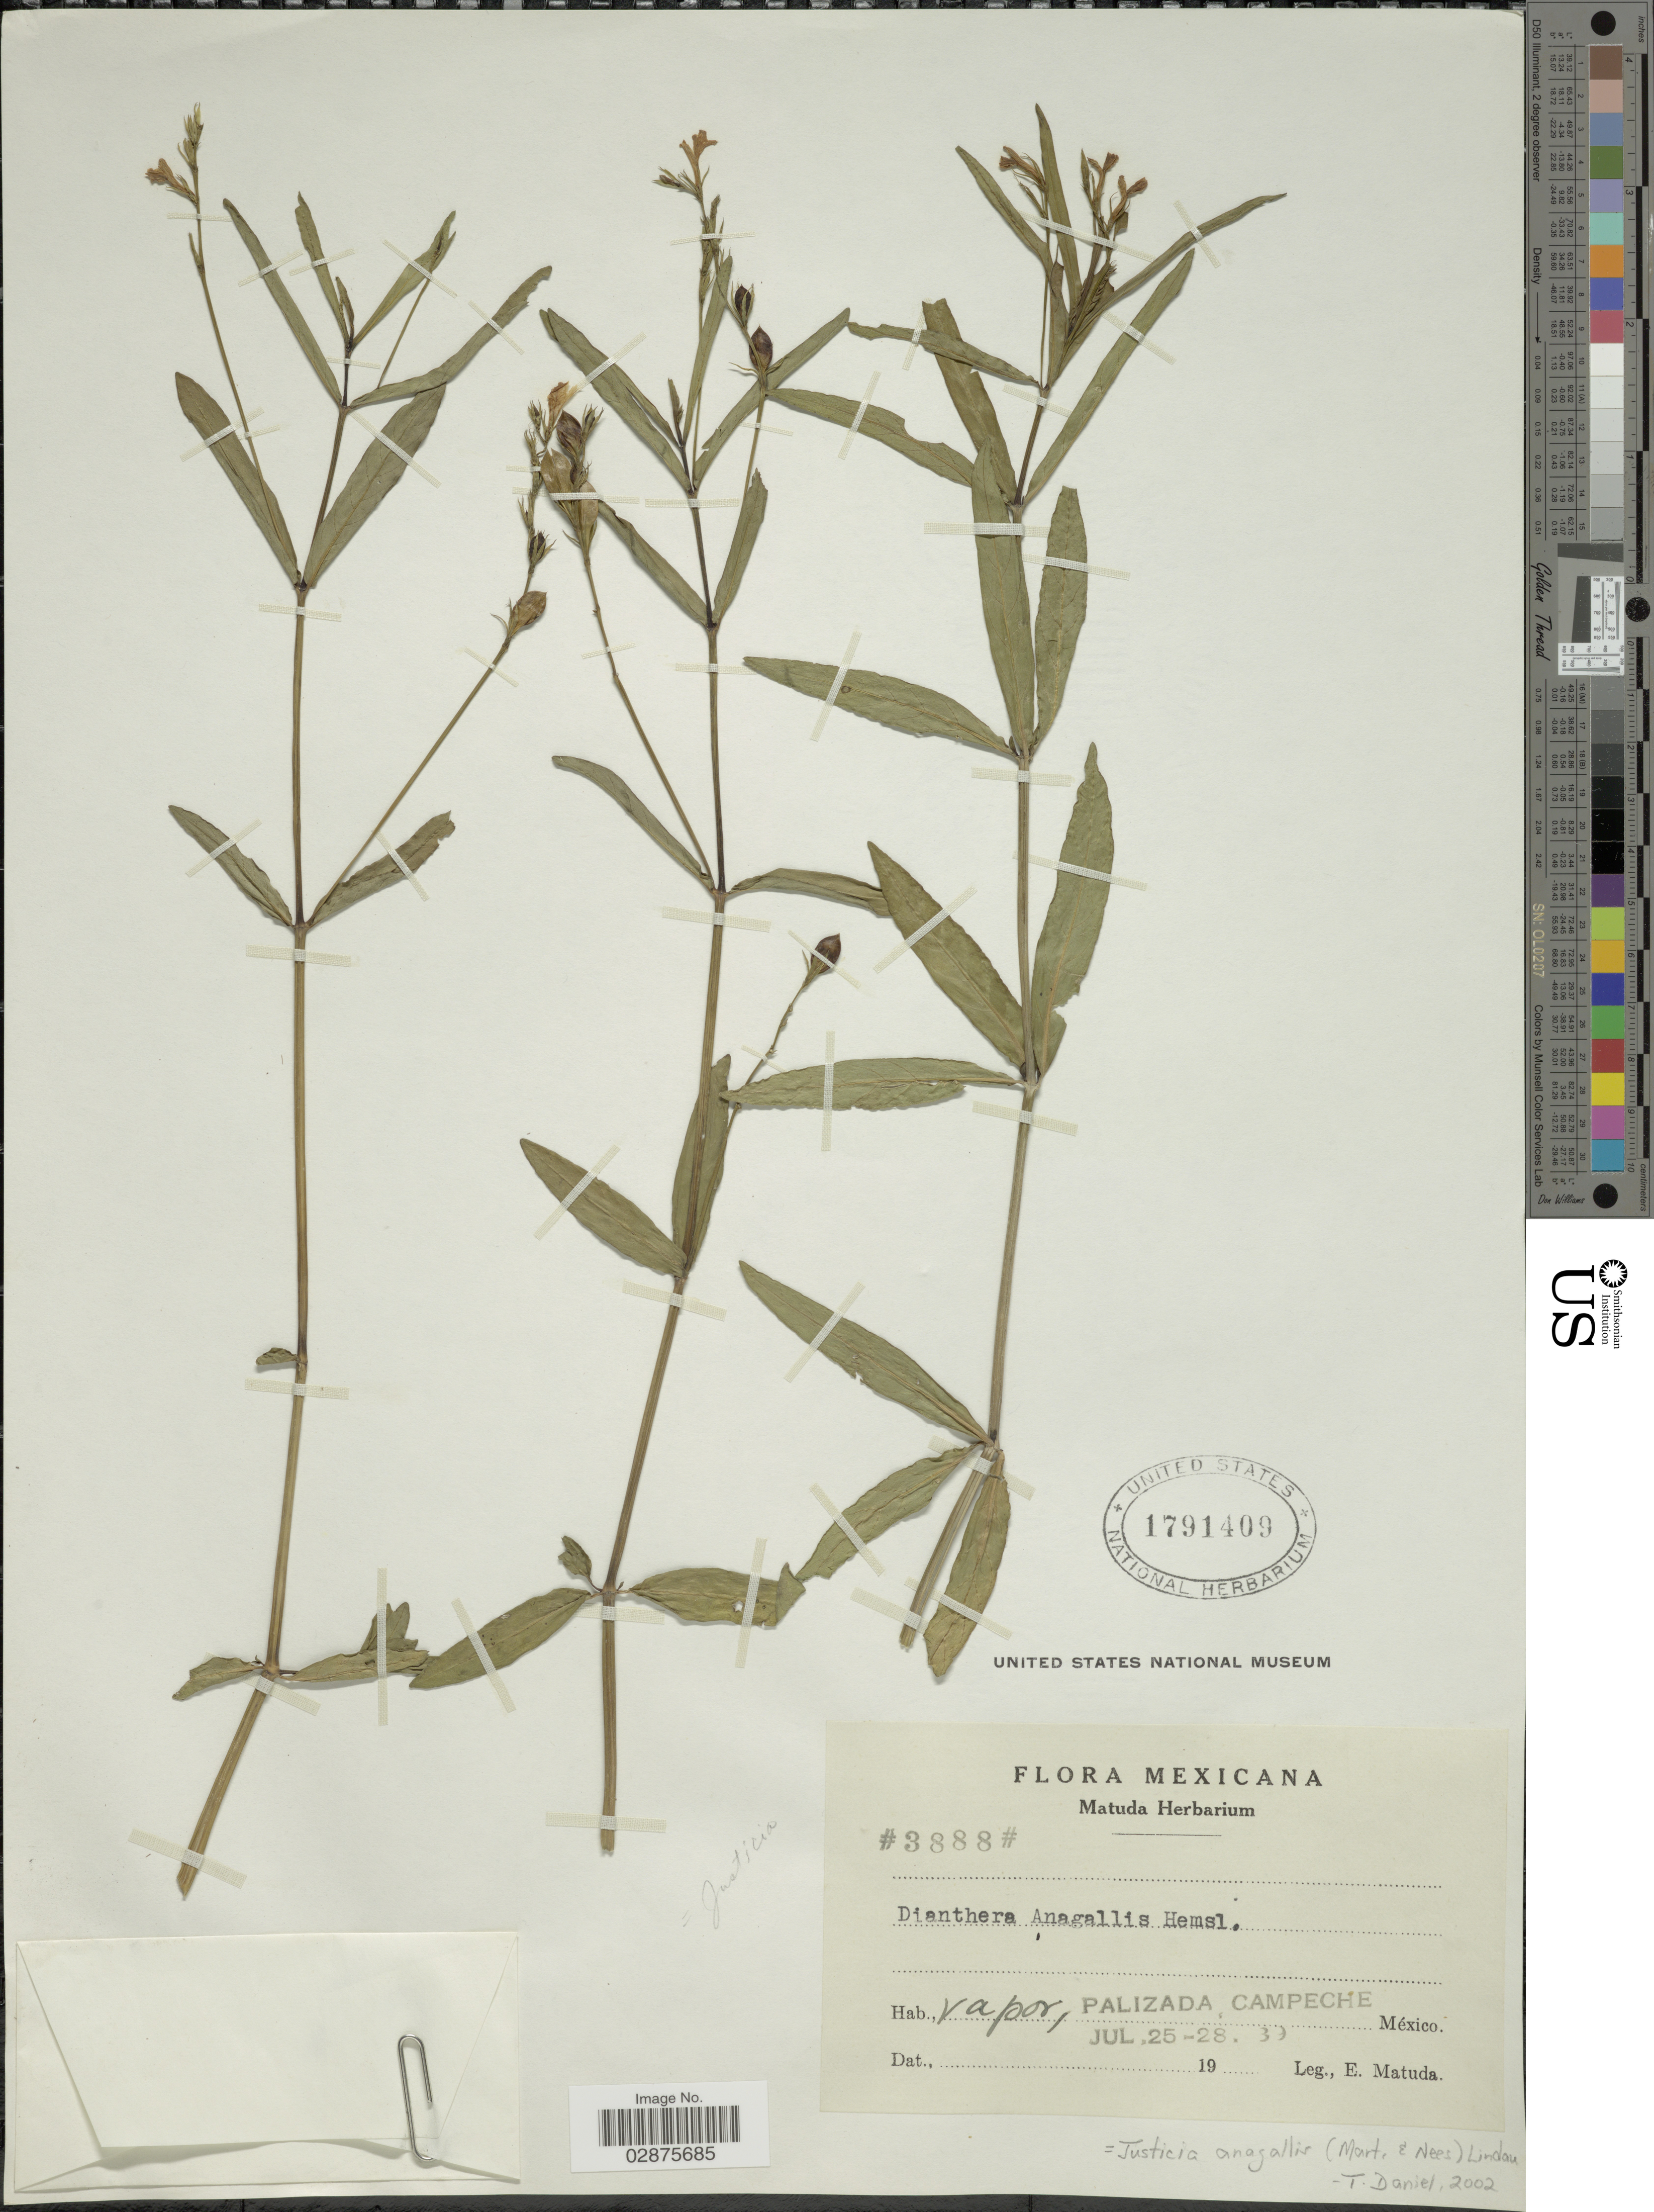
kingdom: Plantae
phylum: Tracheophyta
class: Magnoliopsida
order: Lamiales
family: Acanthaceae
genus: Justicia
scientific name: Justicia anagallis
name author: (Mart. & Nees) Lindau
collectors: E. Matuda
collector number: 3888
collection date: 1939-07-25/1939-07-28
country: Mexico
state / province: Campeche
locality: Vapor, Palizada, Campeche.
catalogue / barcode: US 1791409